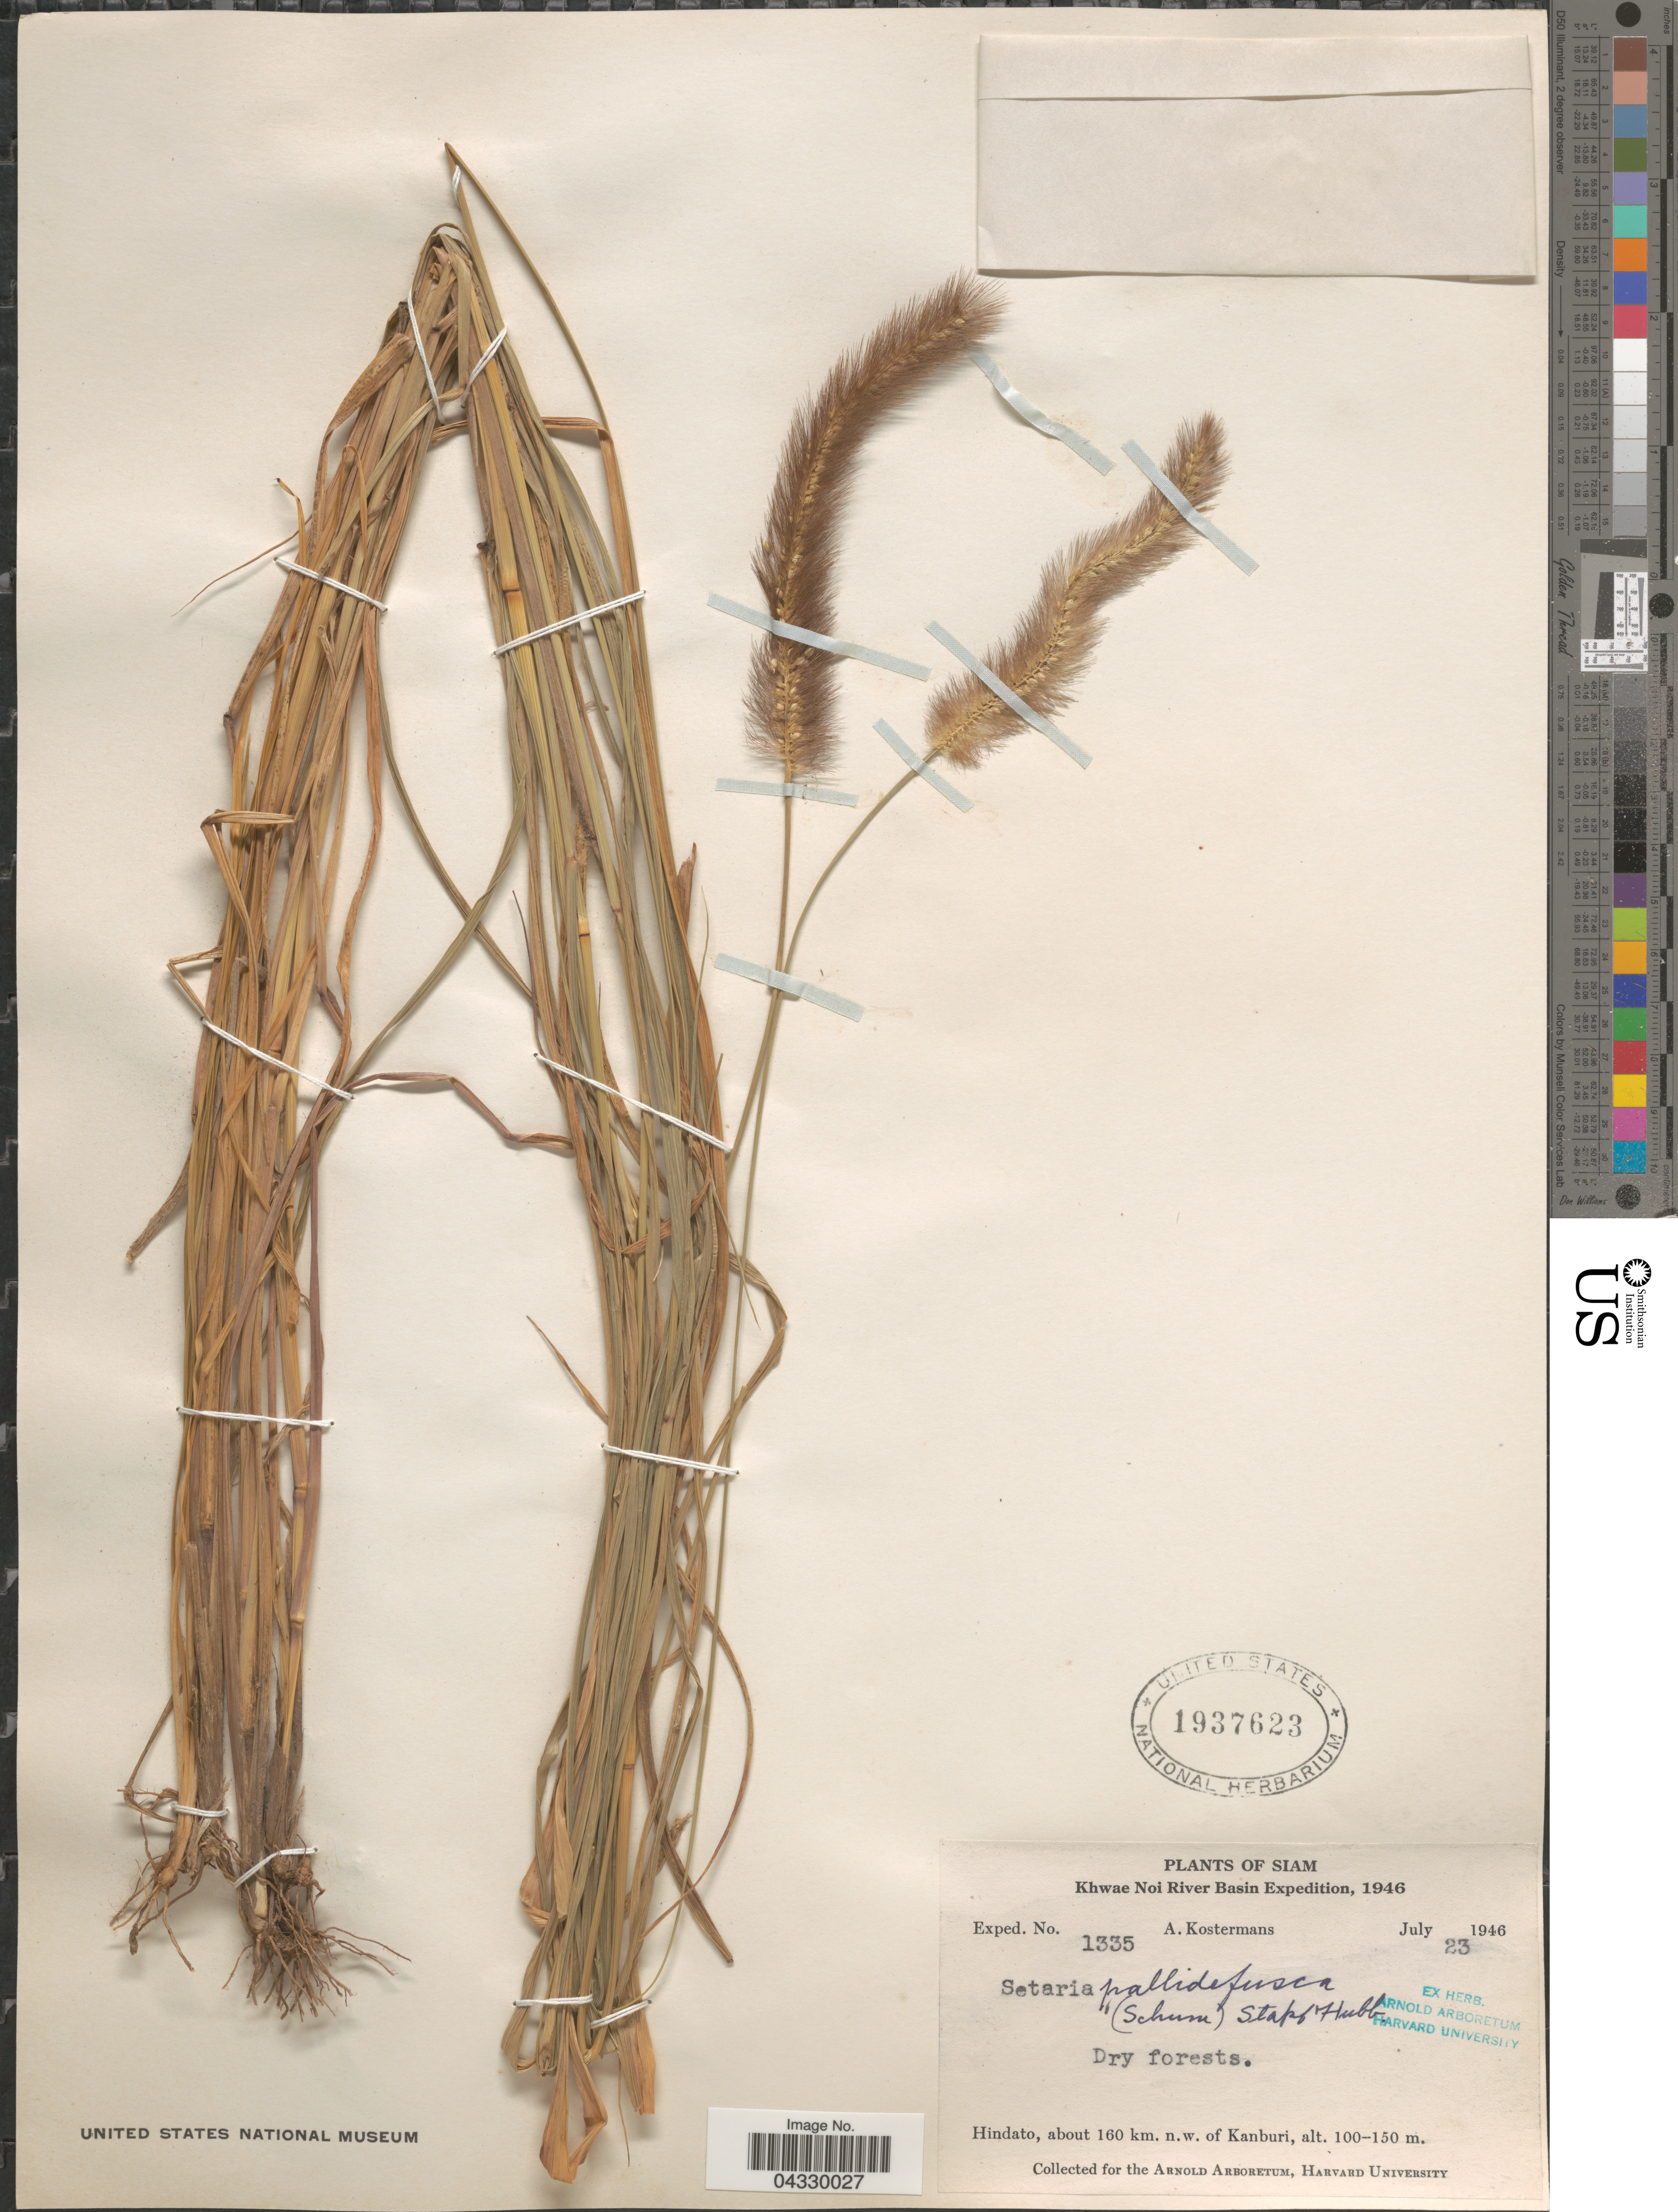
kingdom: Plantae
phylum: Tracheophyta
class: Liliopsida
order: Poales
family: Poaceae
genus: Setaria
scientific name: Setaria pallide-fusca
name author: (Schumach.) Stapf & C.E. Hubb.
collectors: A. J. G. Kostermans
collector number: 1335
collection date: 1946-07-23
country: Thailand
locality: Siam. Khwae Noi River Basin Expedition, 1946. Hindato, about 160 km. n.w. of Kanburi.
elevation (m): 100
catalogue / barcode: US 1937623